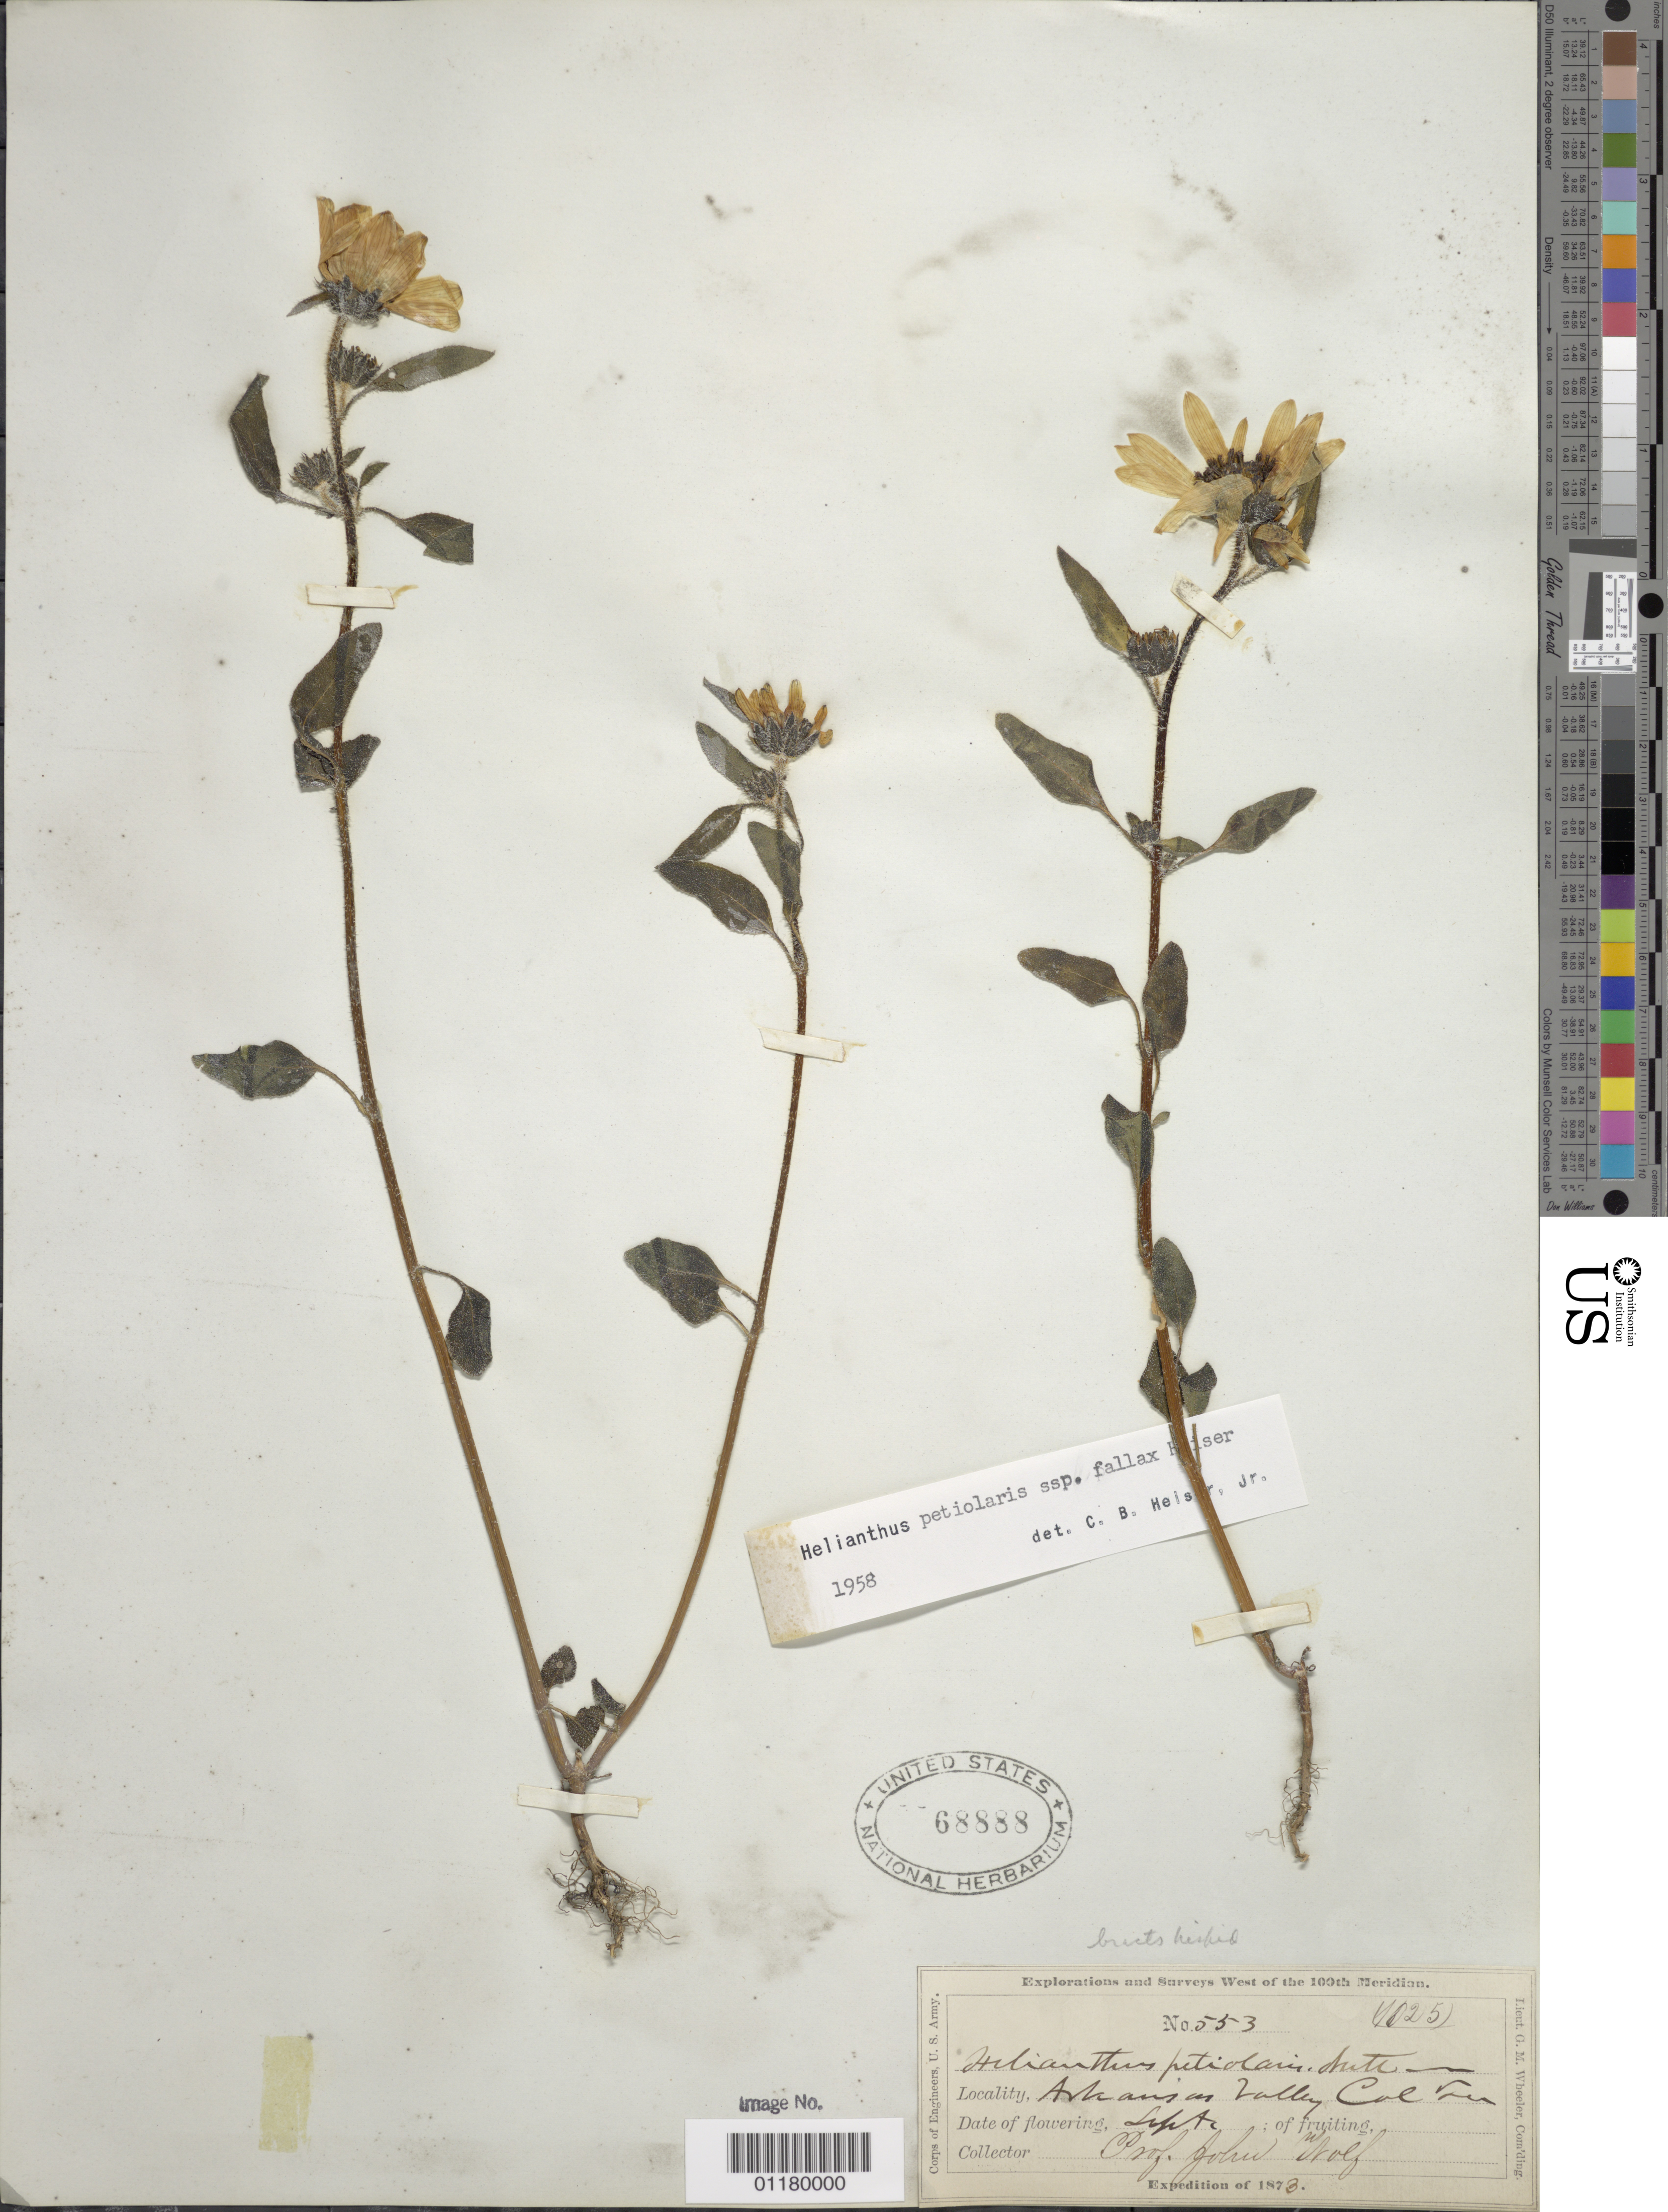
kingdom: Plantae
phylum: Tracheophyta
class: Magnoliopsida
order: Asterales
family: Asteraceae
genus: Helianthus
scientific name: Helianthus petiolaris subsp. fallax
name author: Heiser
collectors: J. Wolf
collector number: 553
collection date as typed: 1873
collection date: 1873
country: United States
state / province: Colorado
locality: Arkansas Valley, Colorado Ter.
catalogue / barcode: US 68888